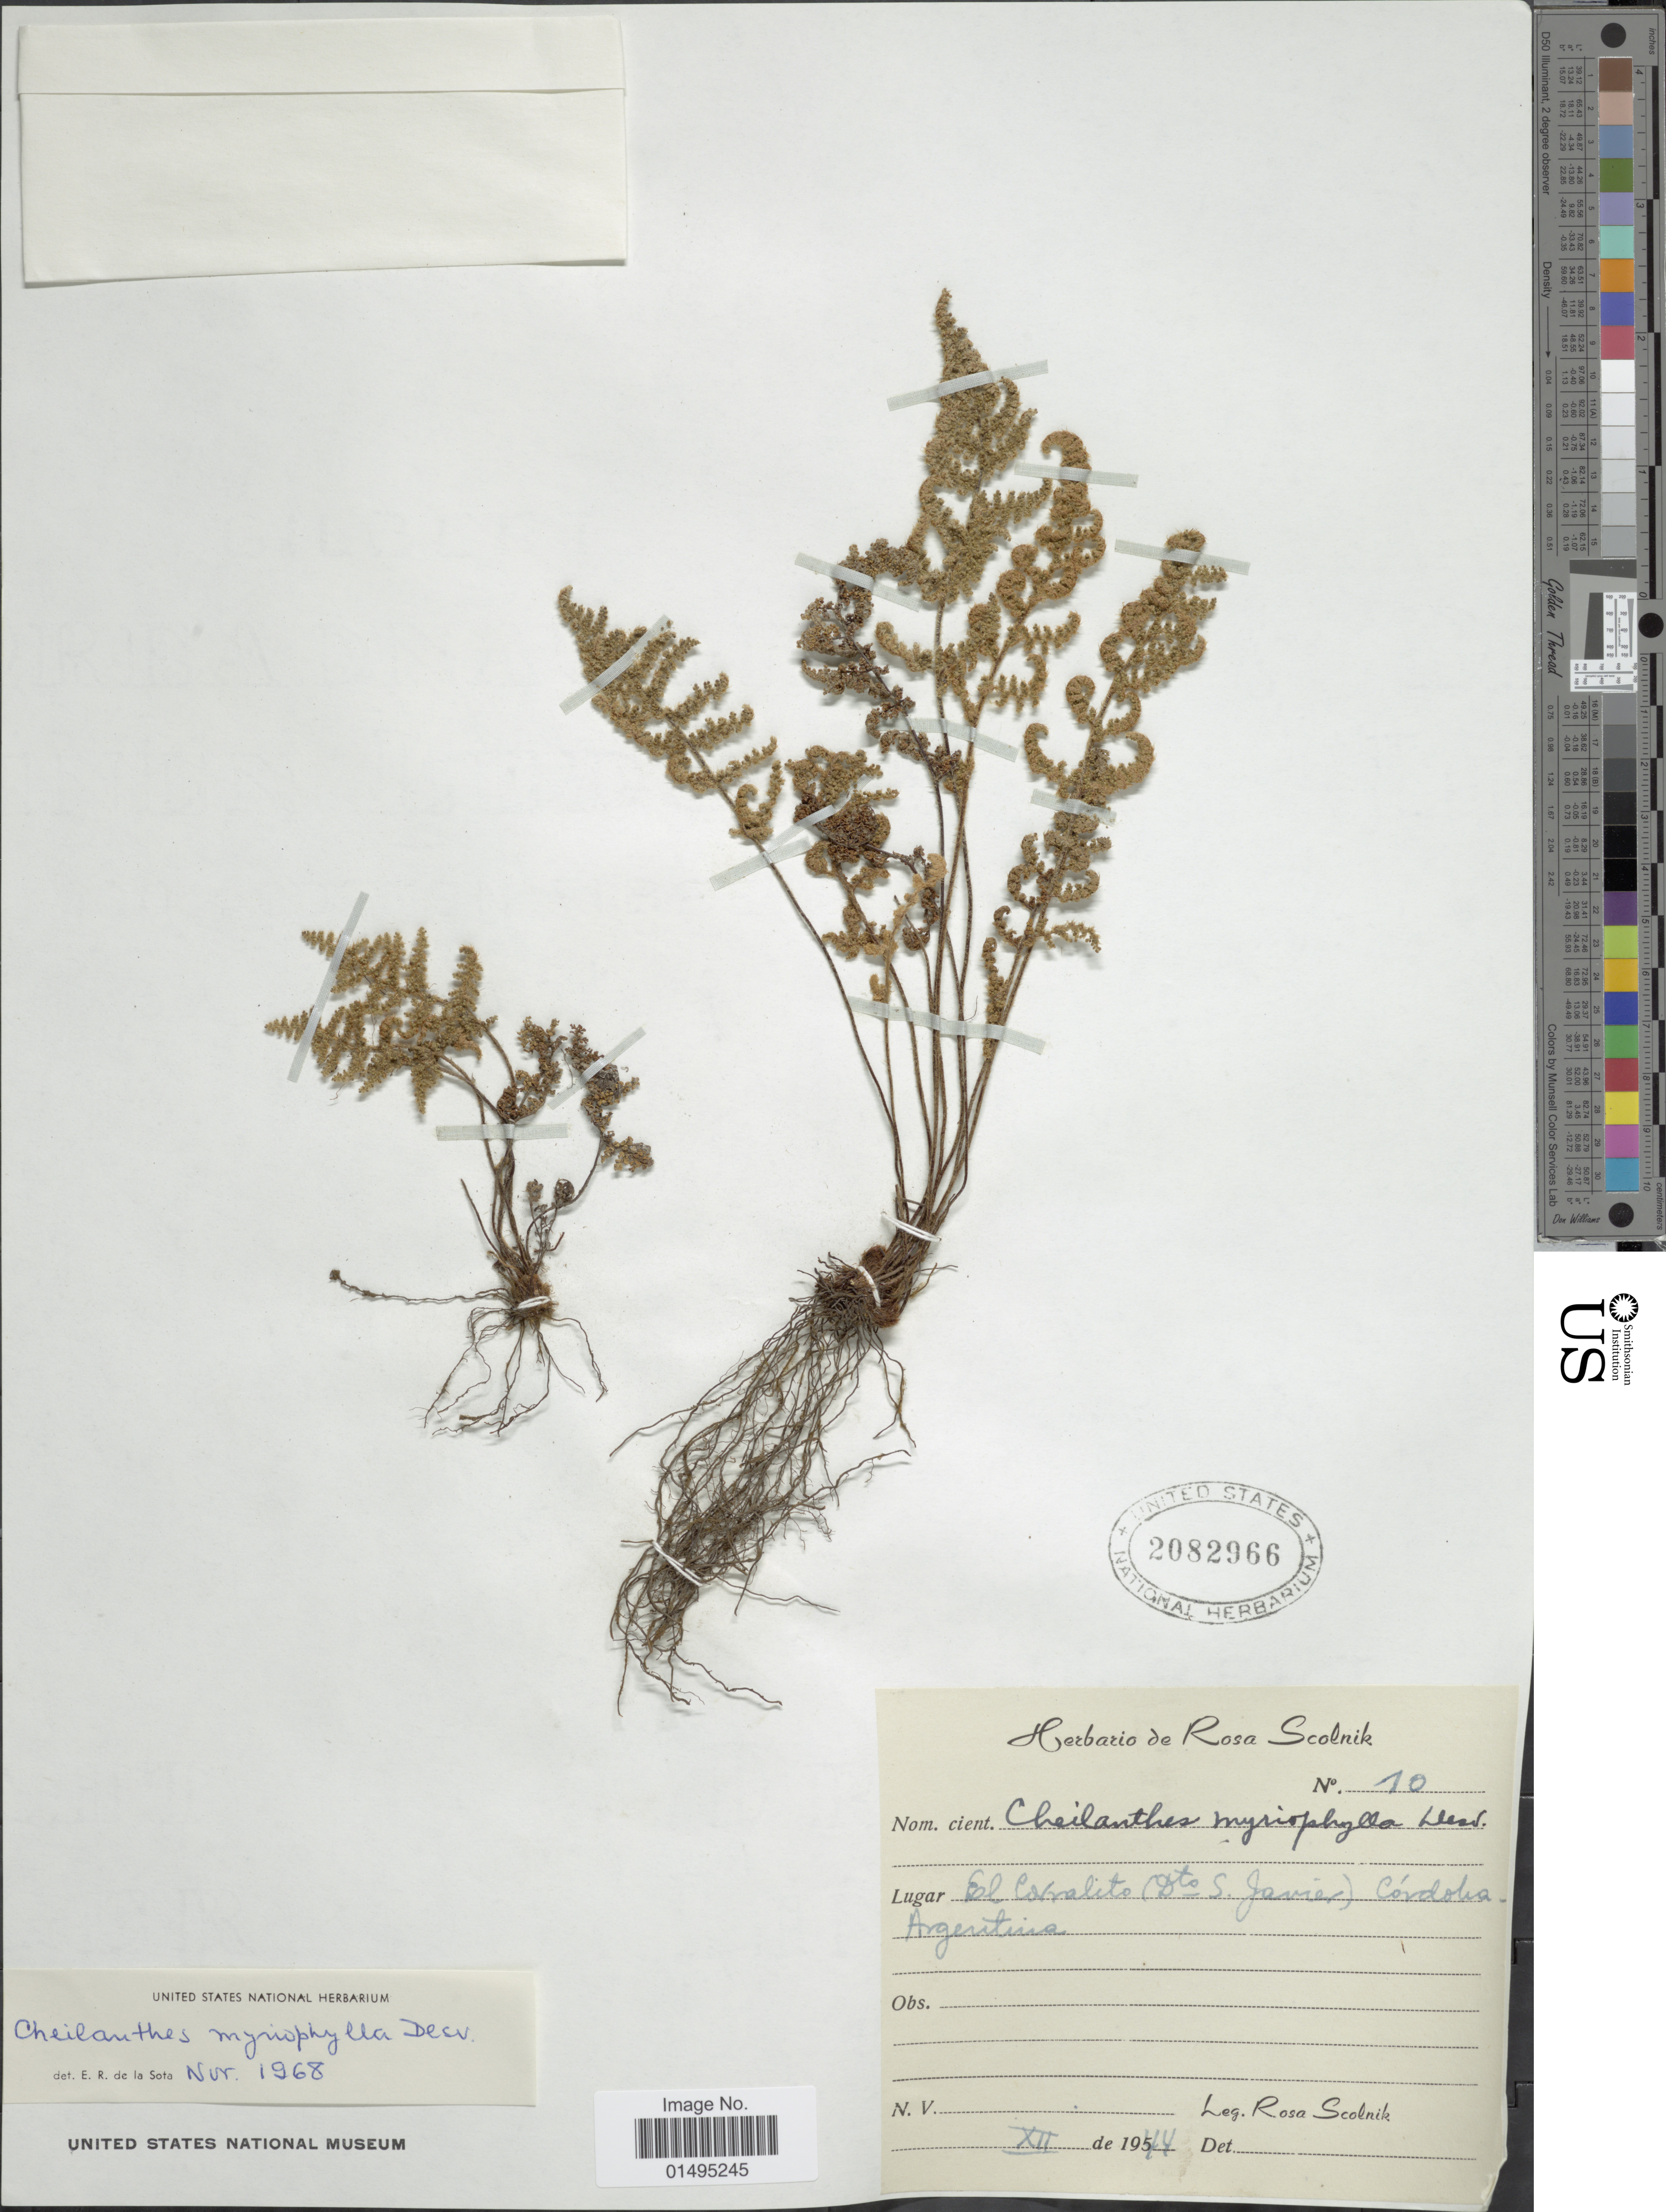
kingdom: Plantae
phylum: Tracheophyta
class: Polypodiopsida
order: Polypodiales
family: Pteridaceae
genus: Myriopteris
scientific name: Myriopteris myriophylla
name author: (Desv.) J. Sm.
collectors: R. Scolnik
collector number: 10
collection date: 1944-12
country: Argentina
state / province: Cordoba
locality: El Corralito (Dto. S. Javier) Cordoba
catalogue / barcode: US 2082966